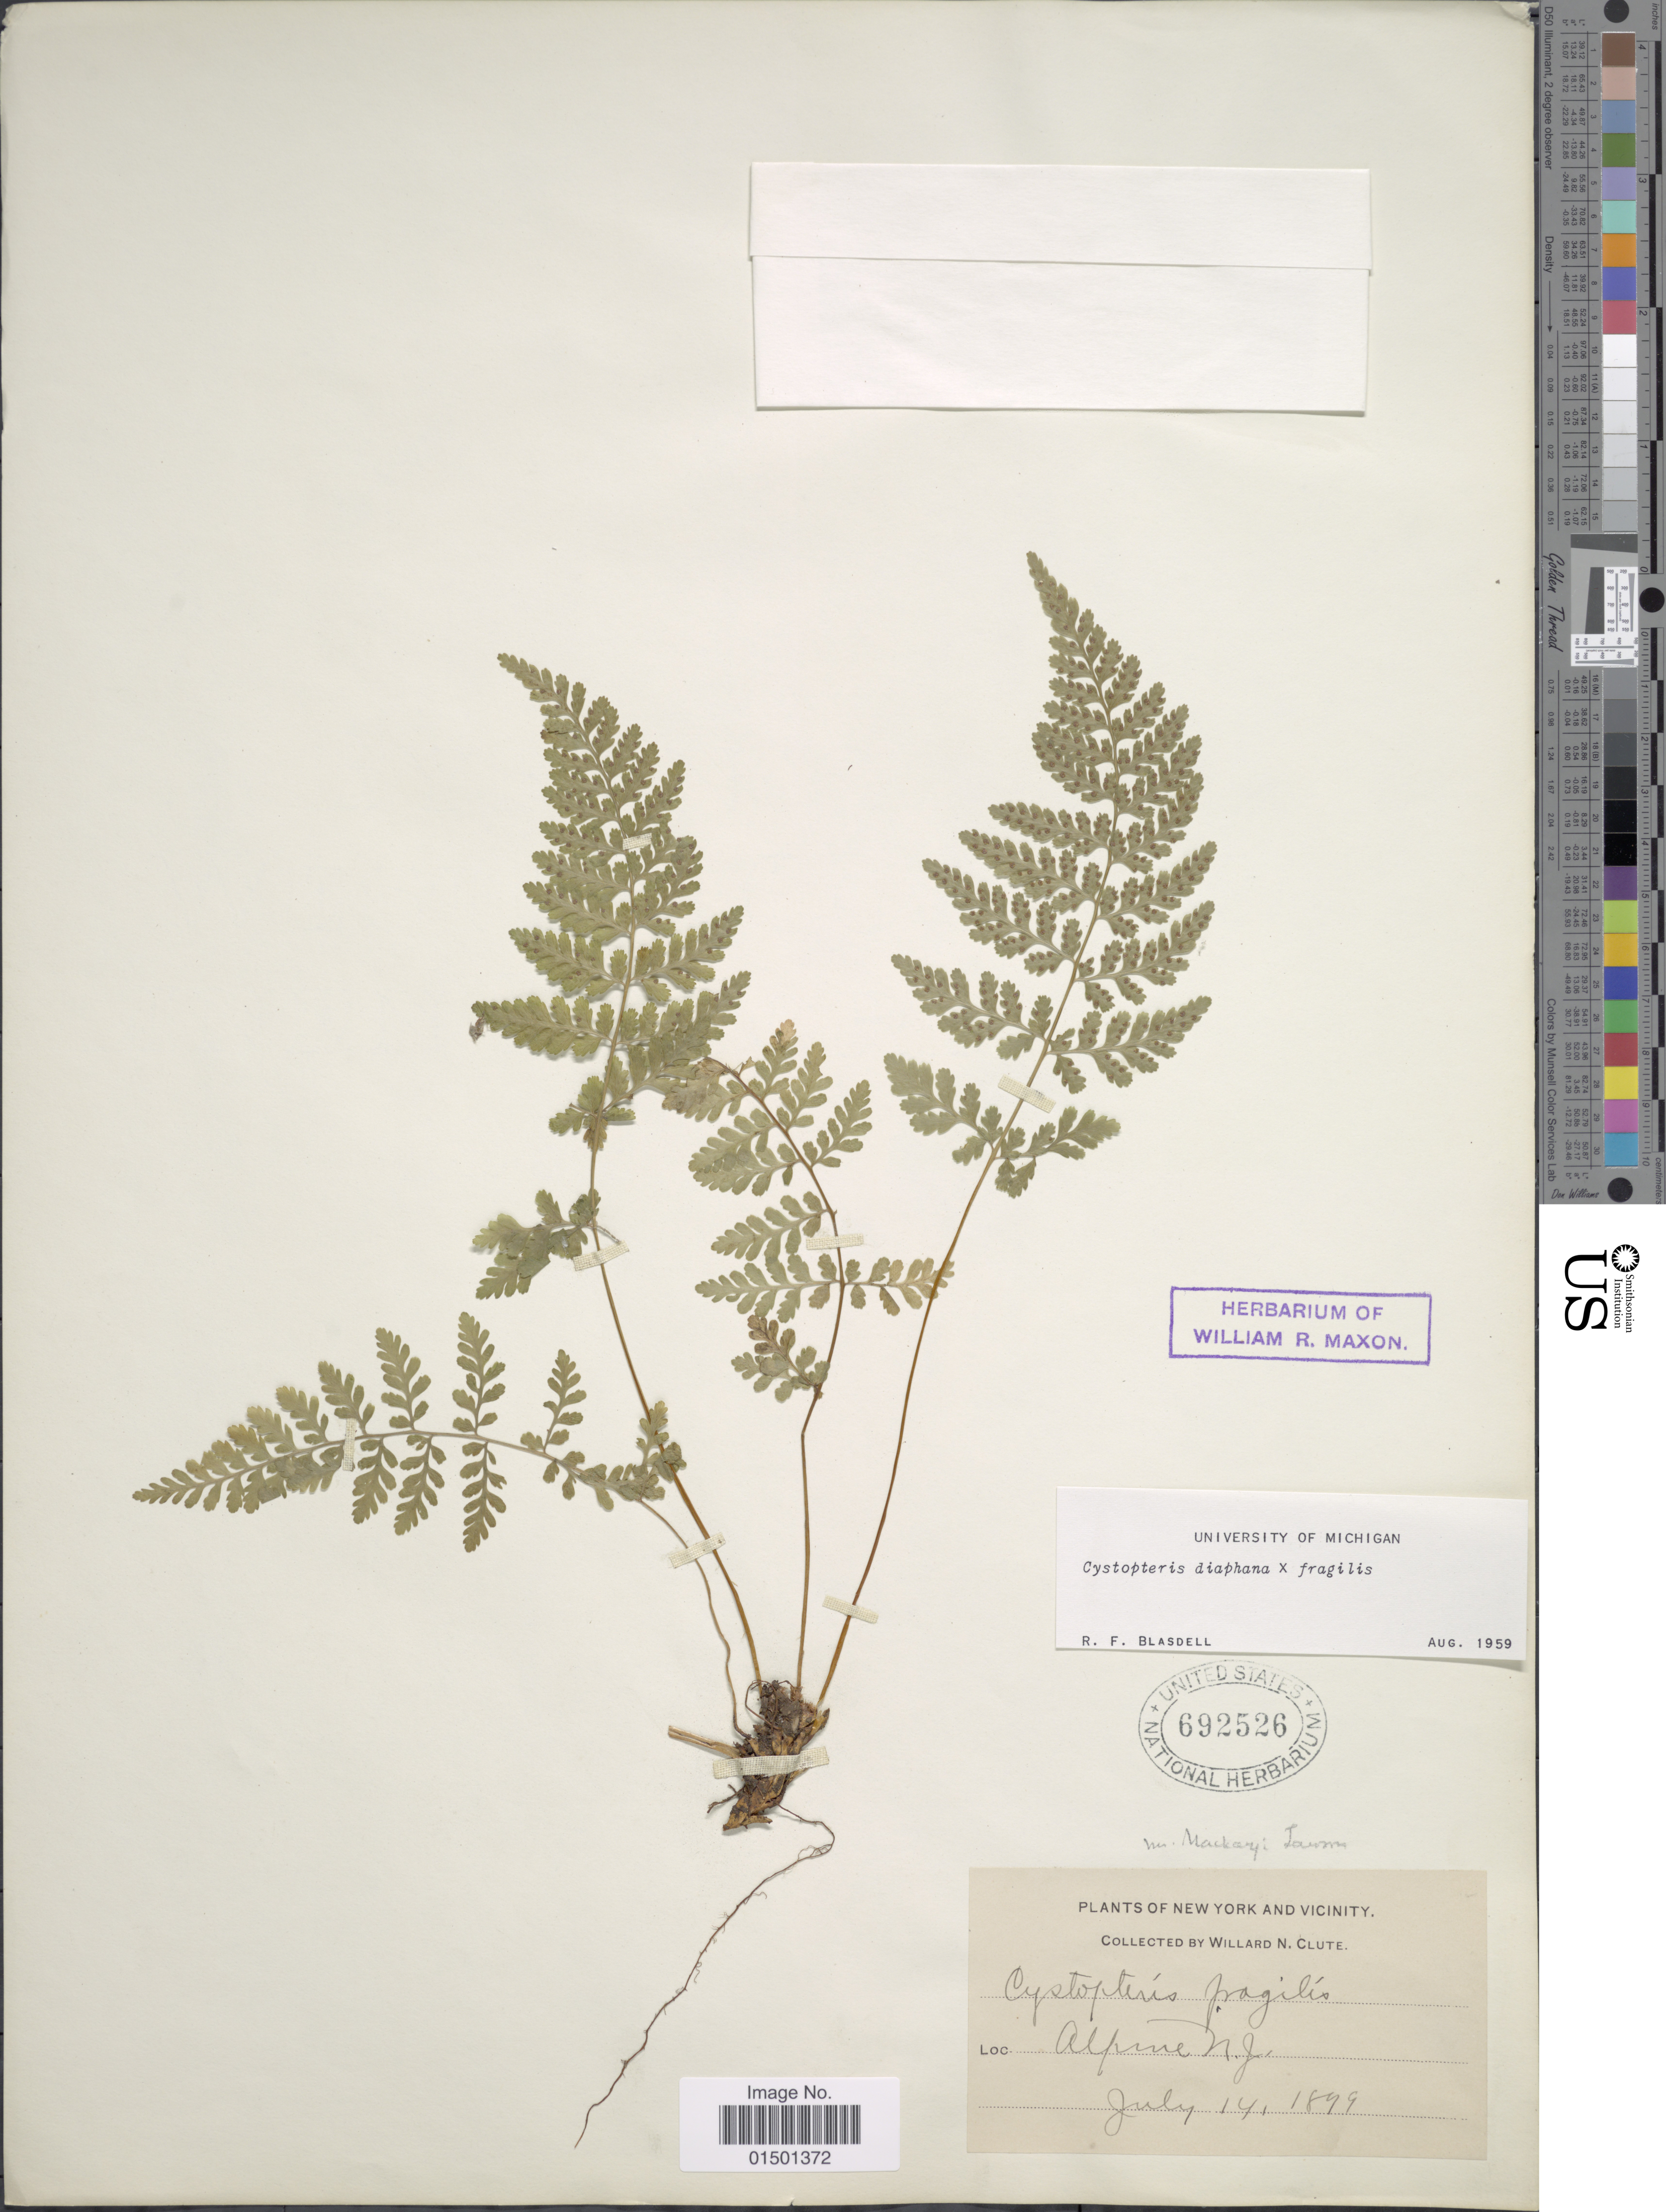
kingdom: Plantae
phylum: Tracheophyta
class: Polypodiopsida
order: Polypodiales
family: Cystopteridaceae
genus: Cystopteris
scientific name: Cystopteris diaphana x C. fragilis (L.) Bernh.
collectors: W. N. Clute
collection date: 1899-07-14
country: United States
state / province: New Jersey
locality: Alpine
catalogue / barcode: US 692526